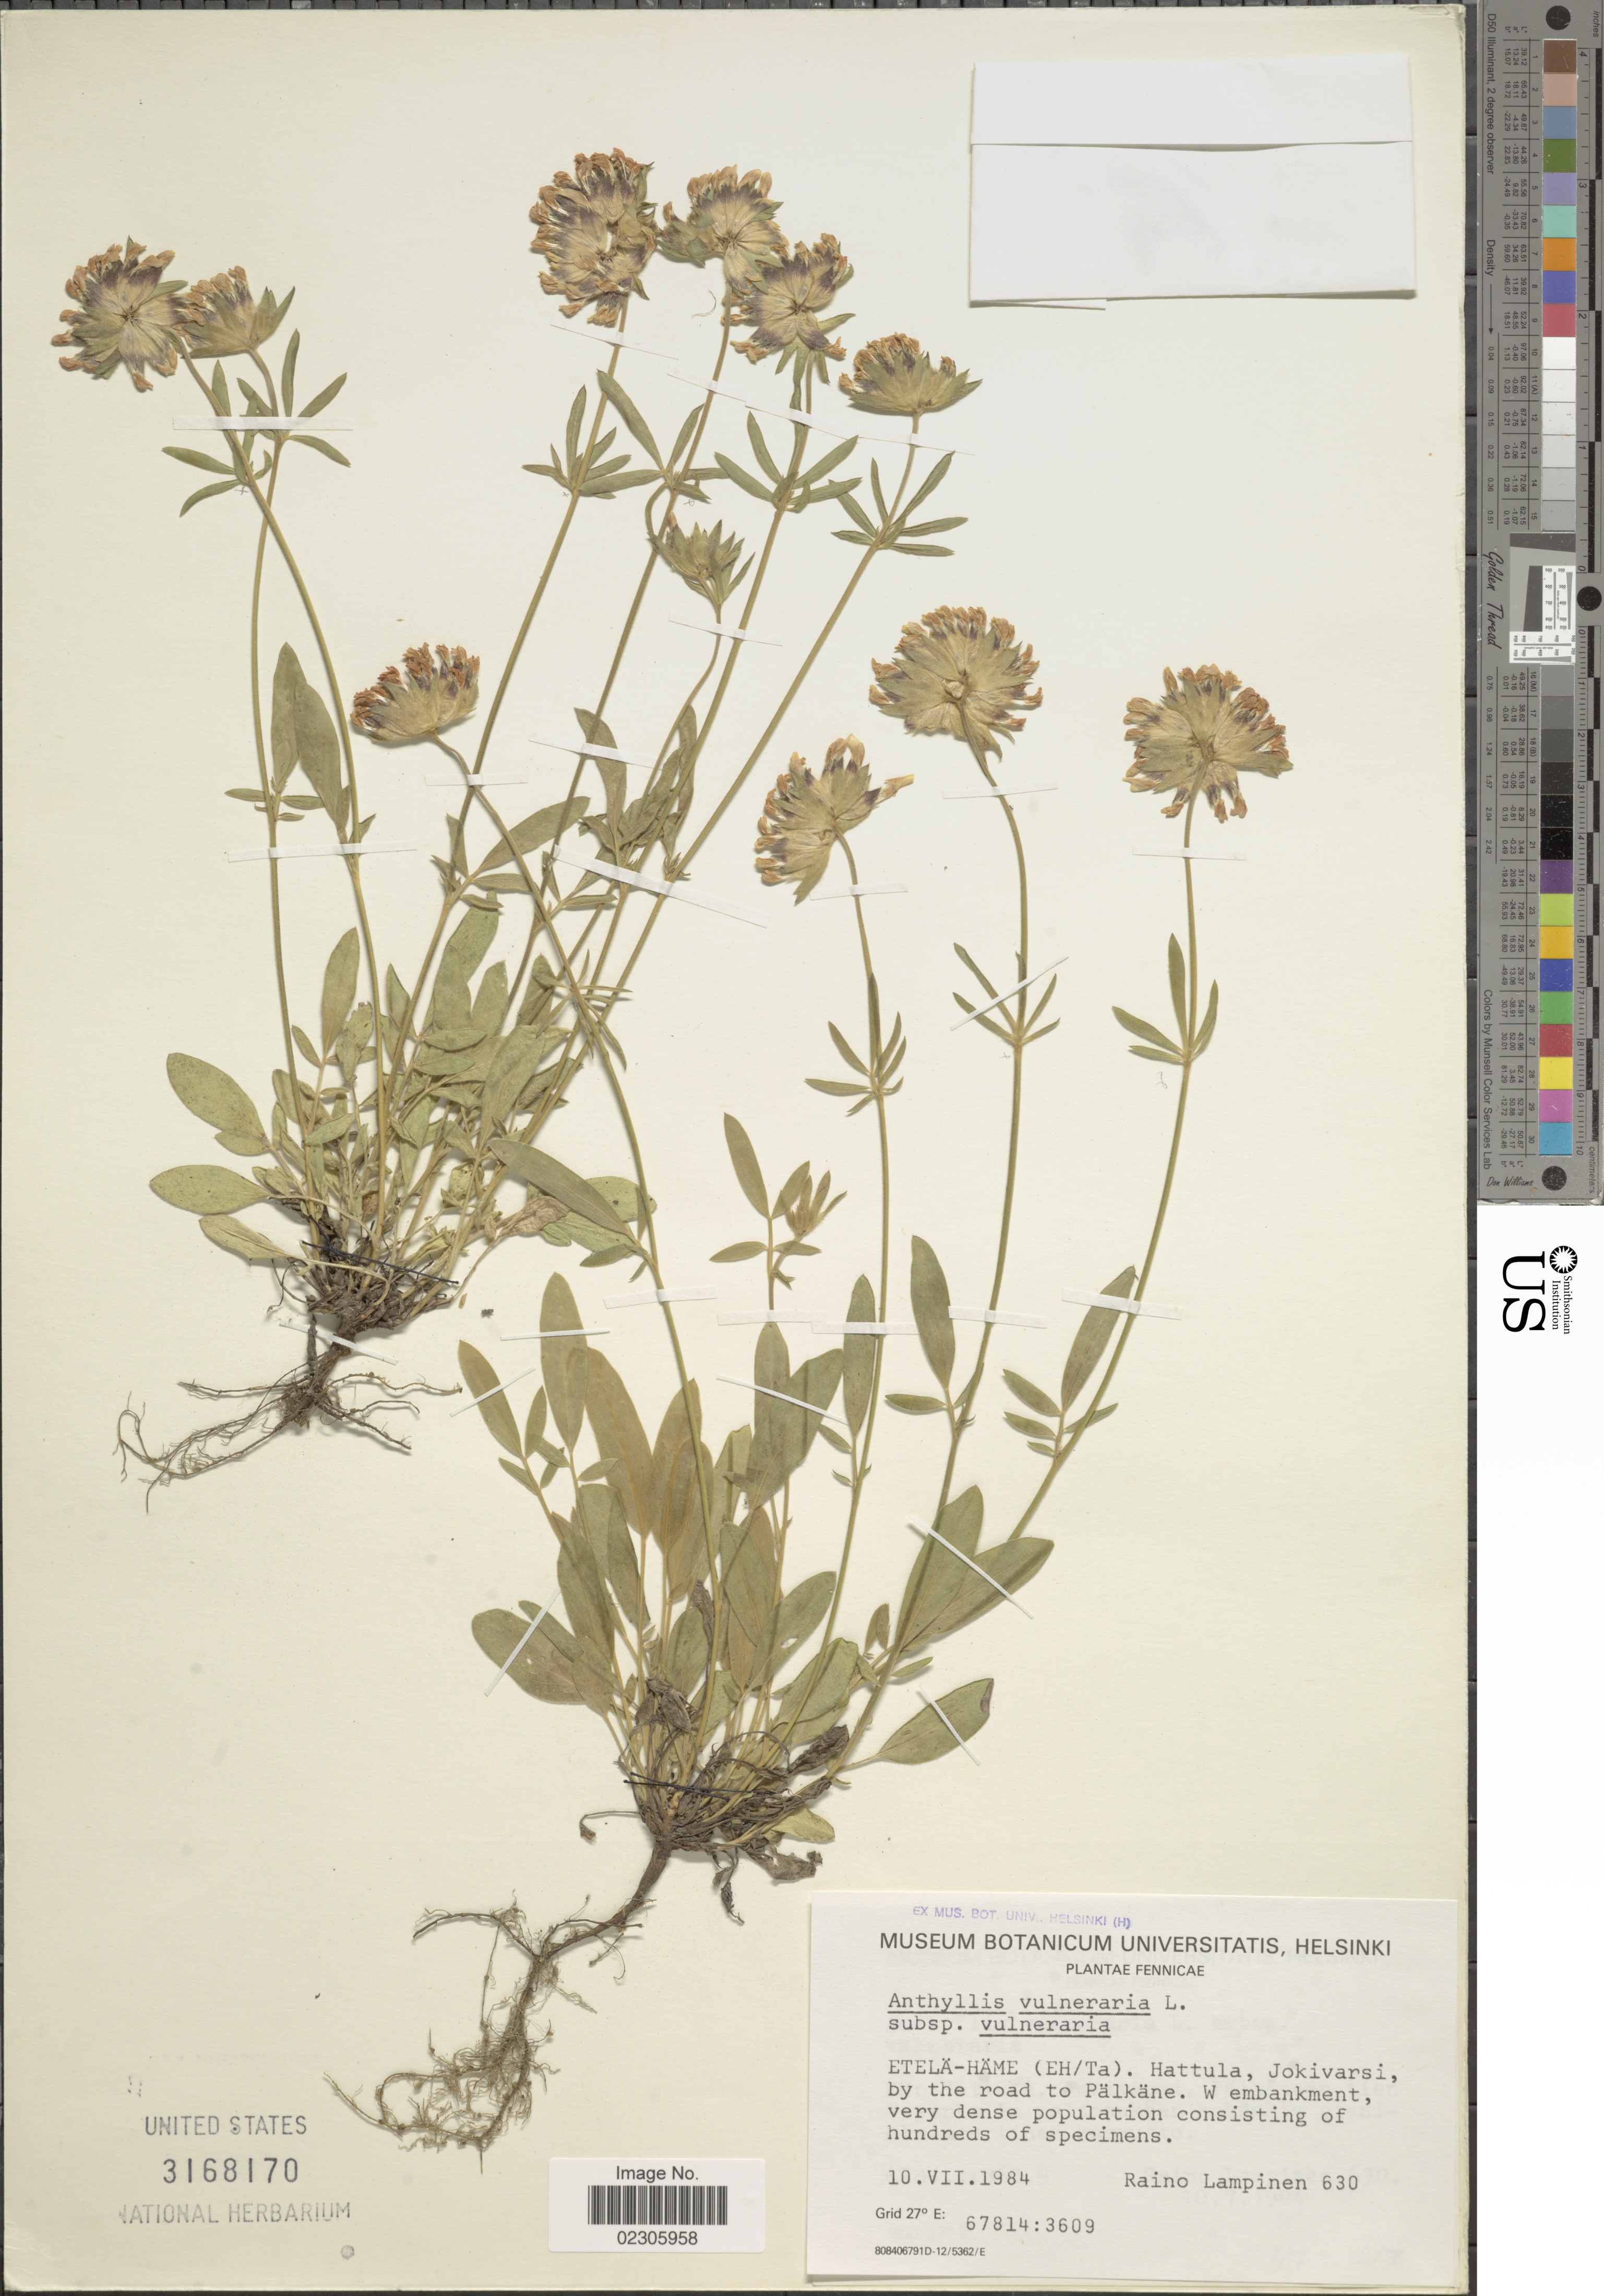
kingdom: Plantae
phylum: Tracheophyta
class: Magnoliopsida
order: Fabales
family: Fabaceae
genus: Anthyllis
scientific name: Anthyllis vulneraria subsp. vulneraria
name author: L.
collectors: R. Lampinen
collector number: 630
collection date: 1984-07-10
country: Finland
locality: Fennicae, Etela-Hame (Eh/Ta), Hattula, Jakoviarsi, by the road to Palkane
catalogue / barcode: US 3168170